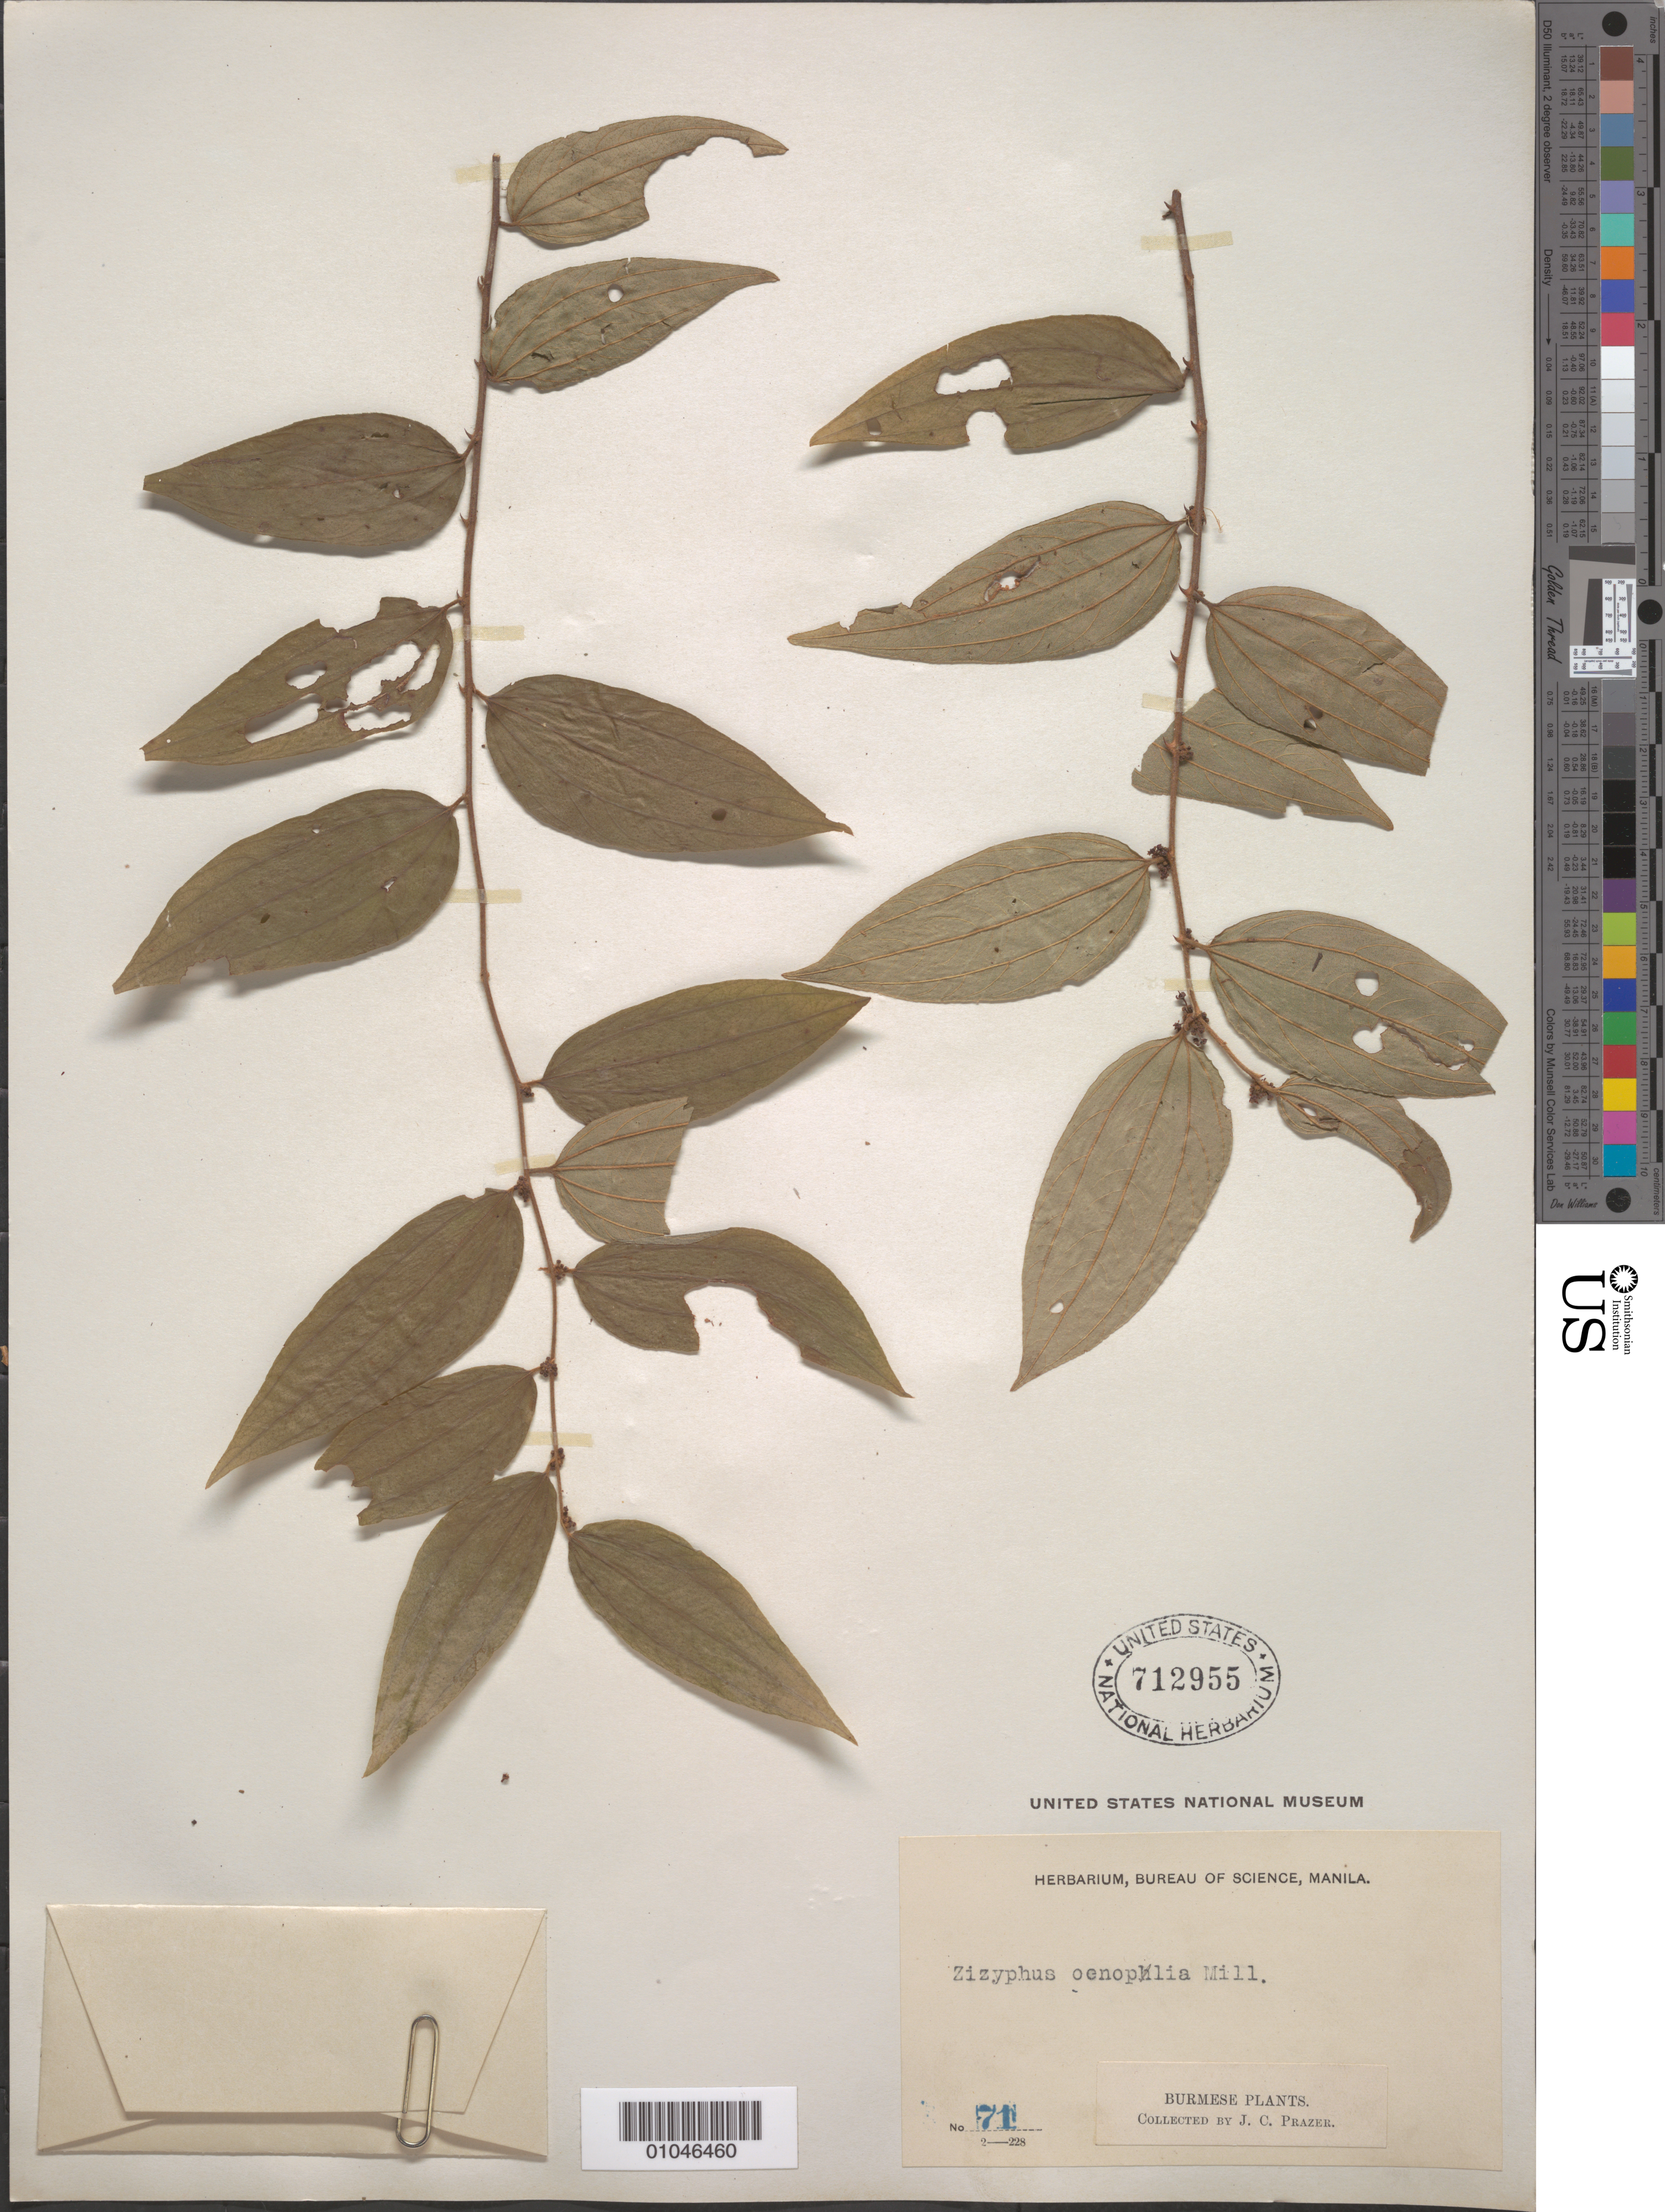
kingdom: Plantae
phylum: Tracheophyta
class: Magnoliopsida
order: Rosales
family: Rhamnaceae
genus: Ziziphus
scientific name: Ziziphus oenopolia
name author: (L.) Mill.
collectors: J. Prazer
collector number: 71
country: Myanmar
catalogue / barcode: US 712955